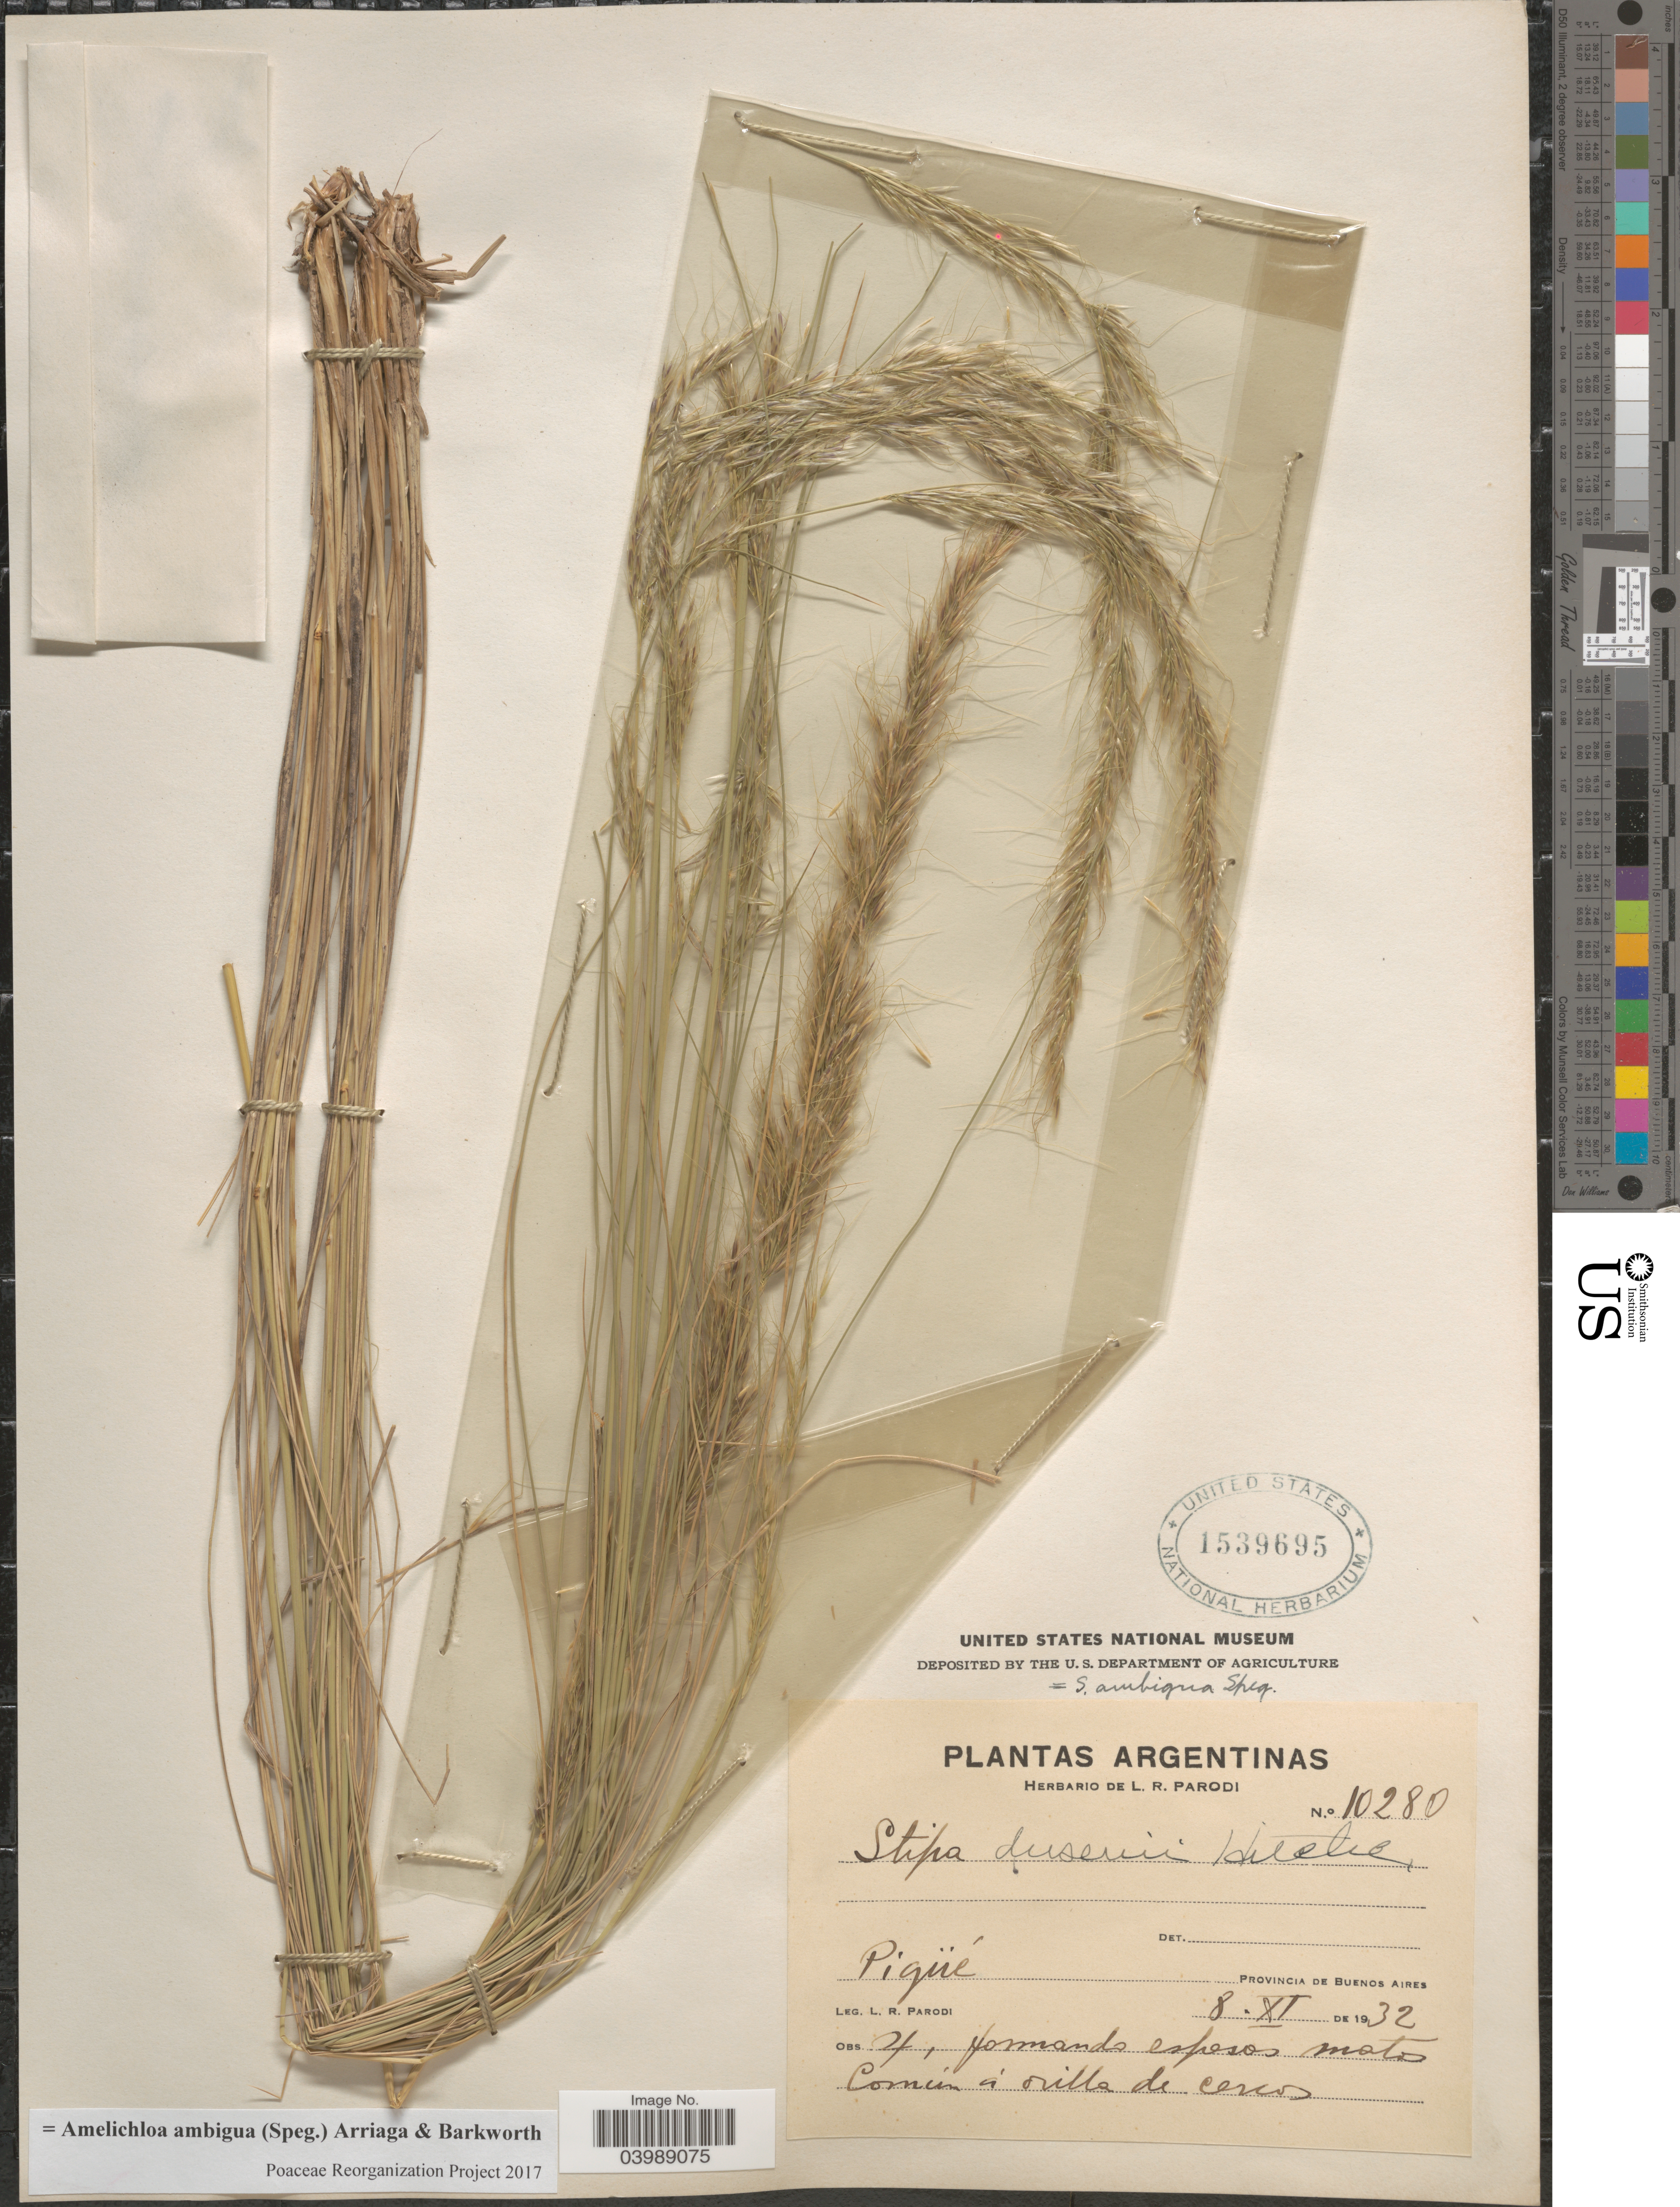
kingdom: Plantae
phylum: Tracheophyta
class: Liliopsida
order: Poales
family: Poaceae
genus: Amelichloa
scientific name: Amelichloa ambigua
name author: (Speg.) Arriaga & Barkworth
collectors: L. R. Parodi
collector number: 10280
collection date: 1932-11-08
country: Argentina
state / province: Buenos Aires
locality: Piqüé.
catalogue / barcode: US 1539695